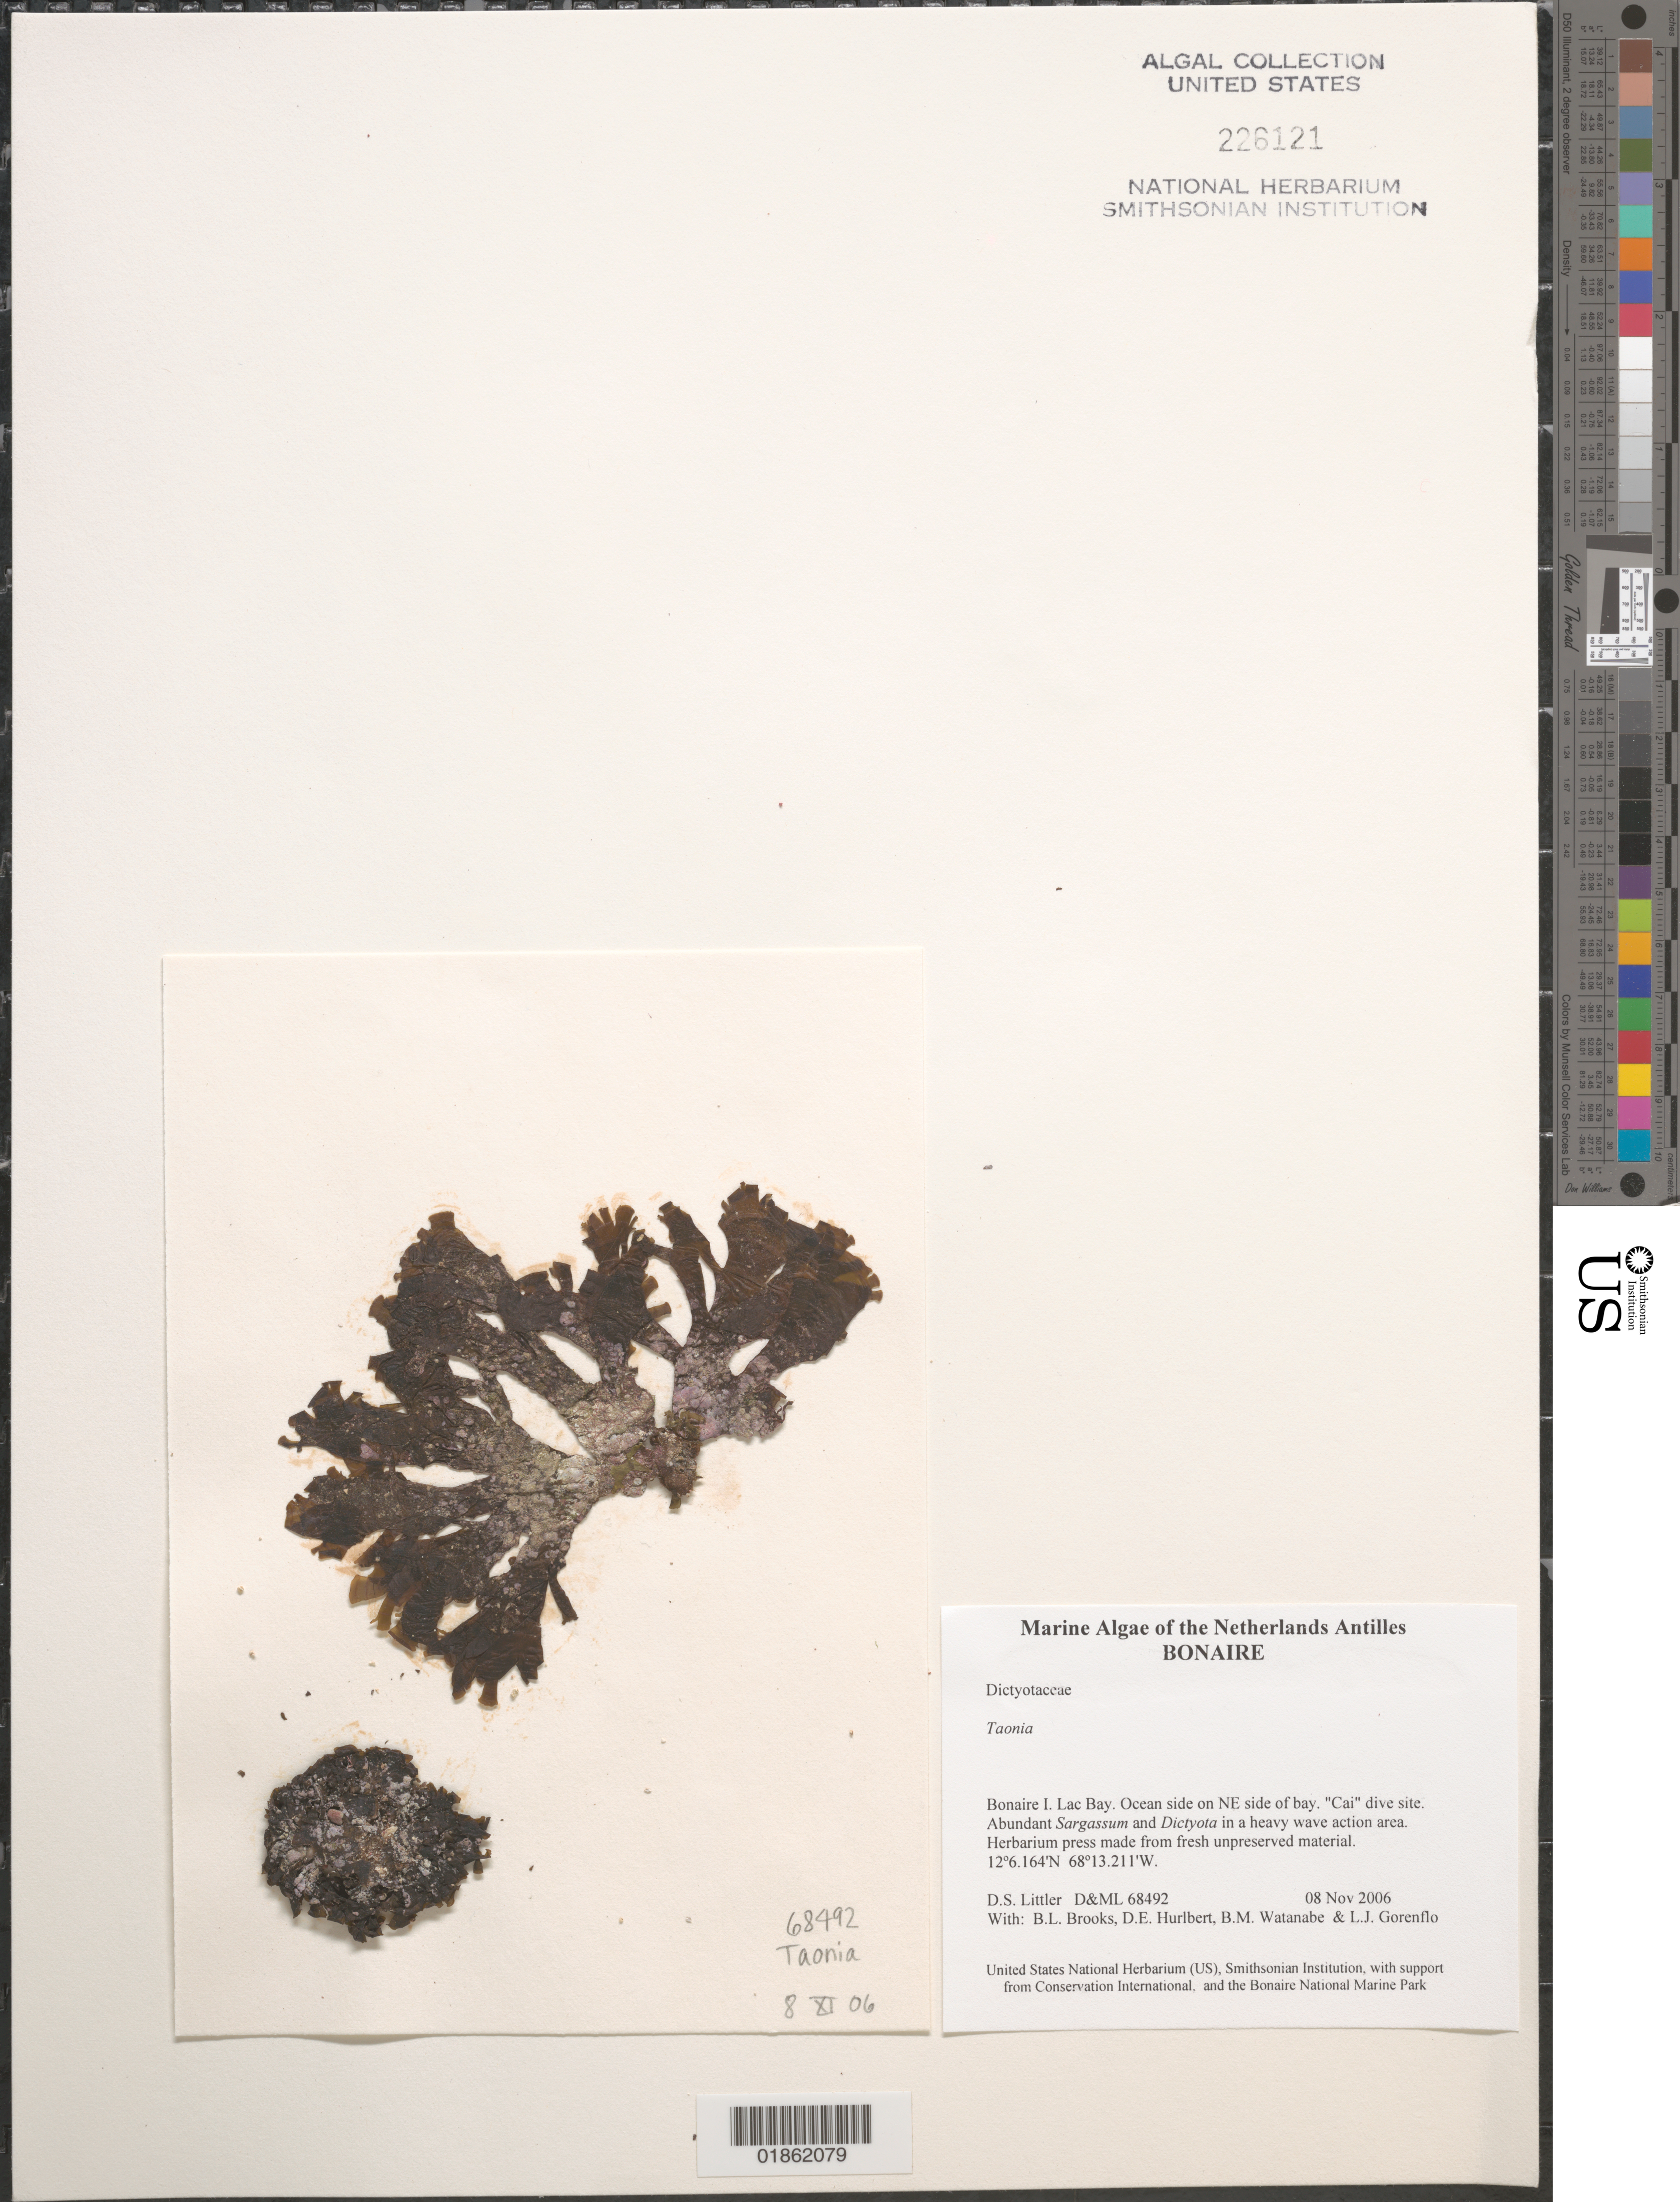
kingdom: Chromista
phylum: Ochrophyta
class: Phaeophyceae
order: Dictyotales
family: Dictyotaceae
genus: Taonia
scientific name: Taonia sp.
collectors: D. S. Littler, B. Brooks, D. Hurlbert, B. Watanabe & L. Gorenflo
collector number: D&ML68492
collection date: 2006-11-08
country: Netherlands Antilles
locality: Bonaire I. Lac Bay. Ocean side on NE side of bay. "Cai" dive site.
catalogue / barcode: US 226121